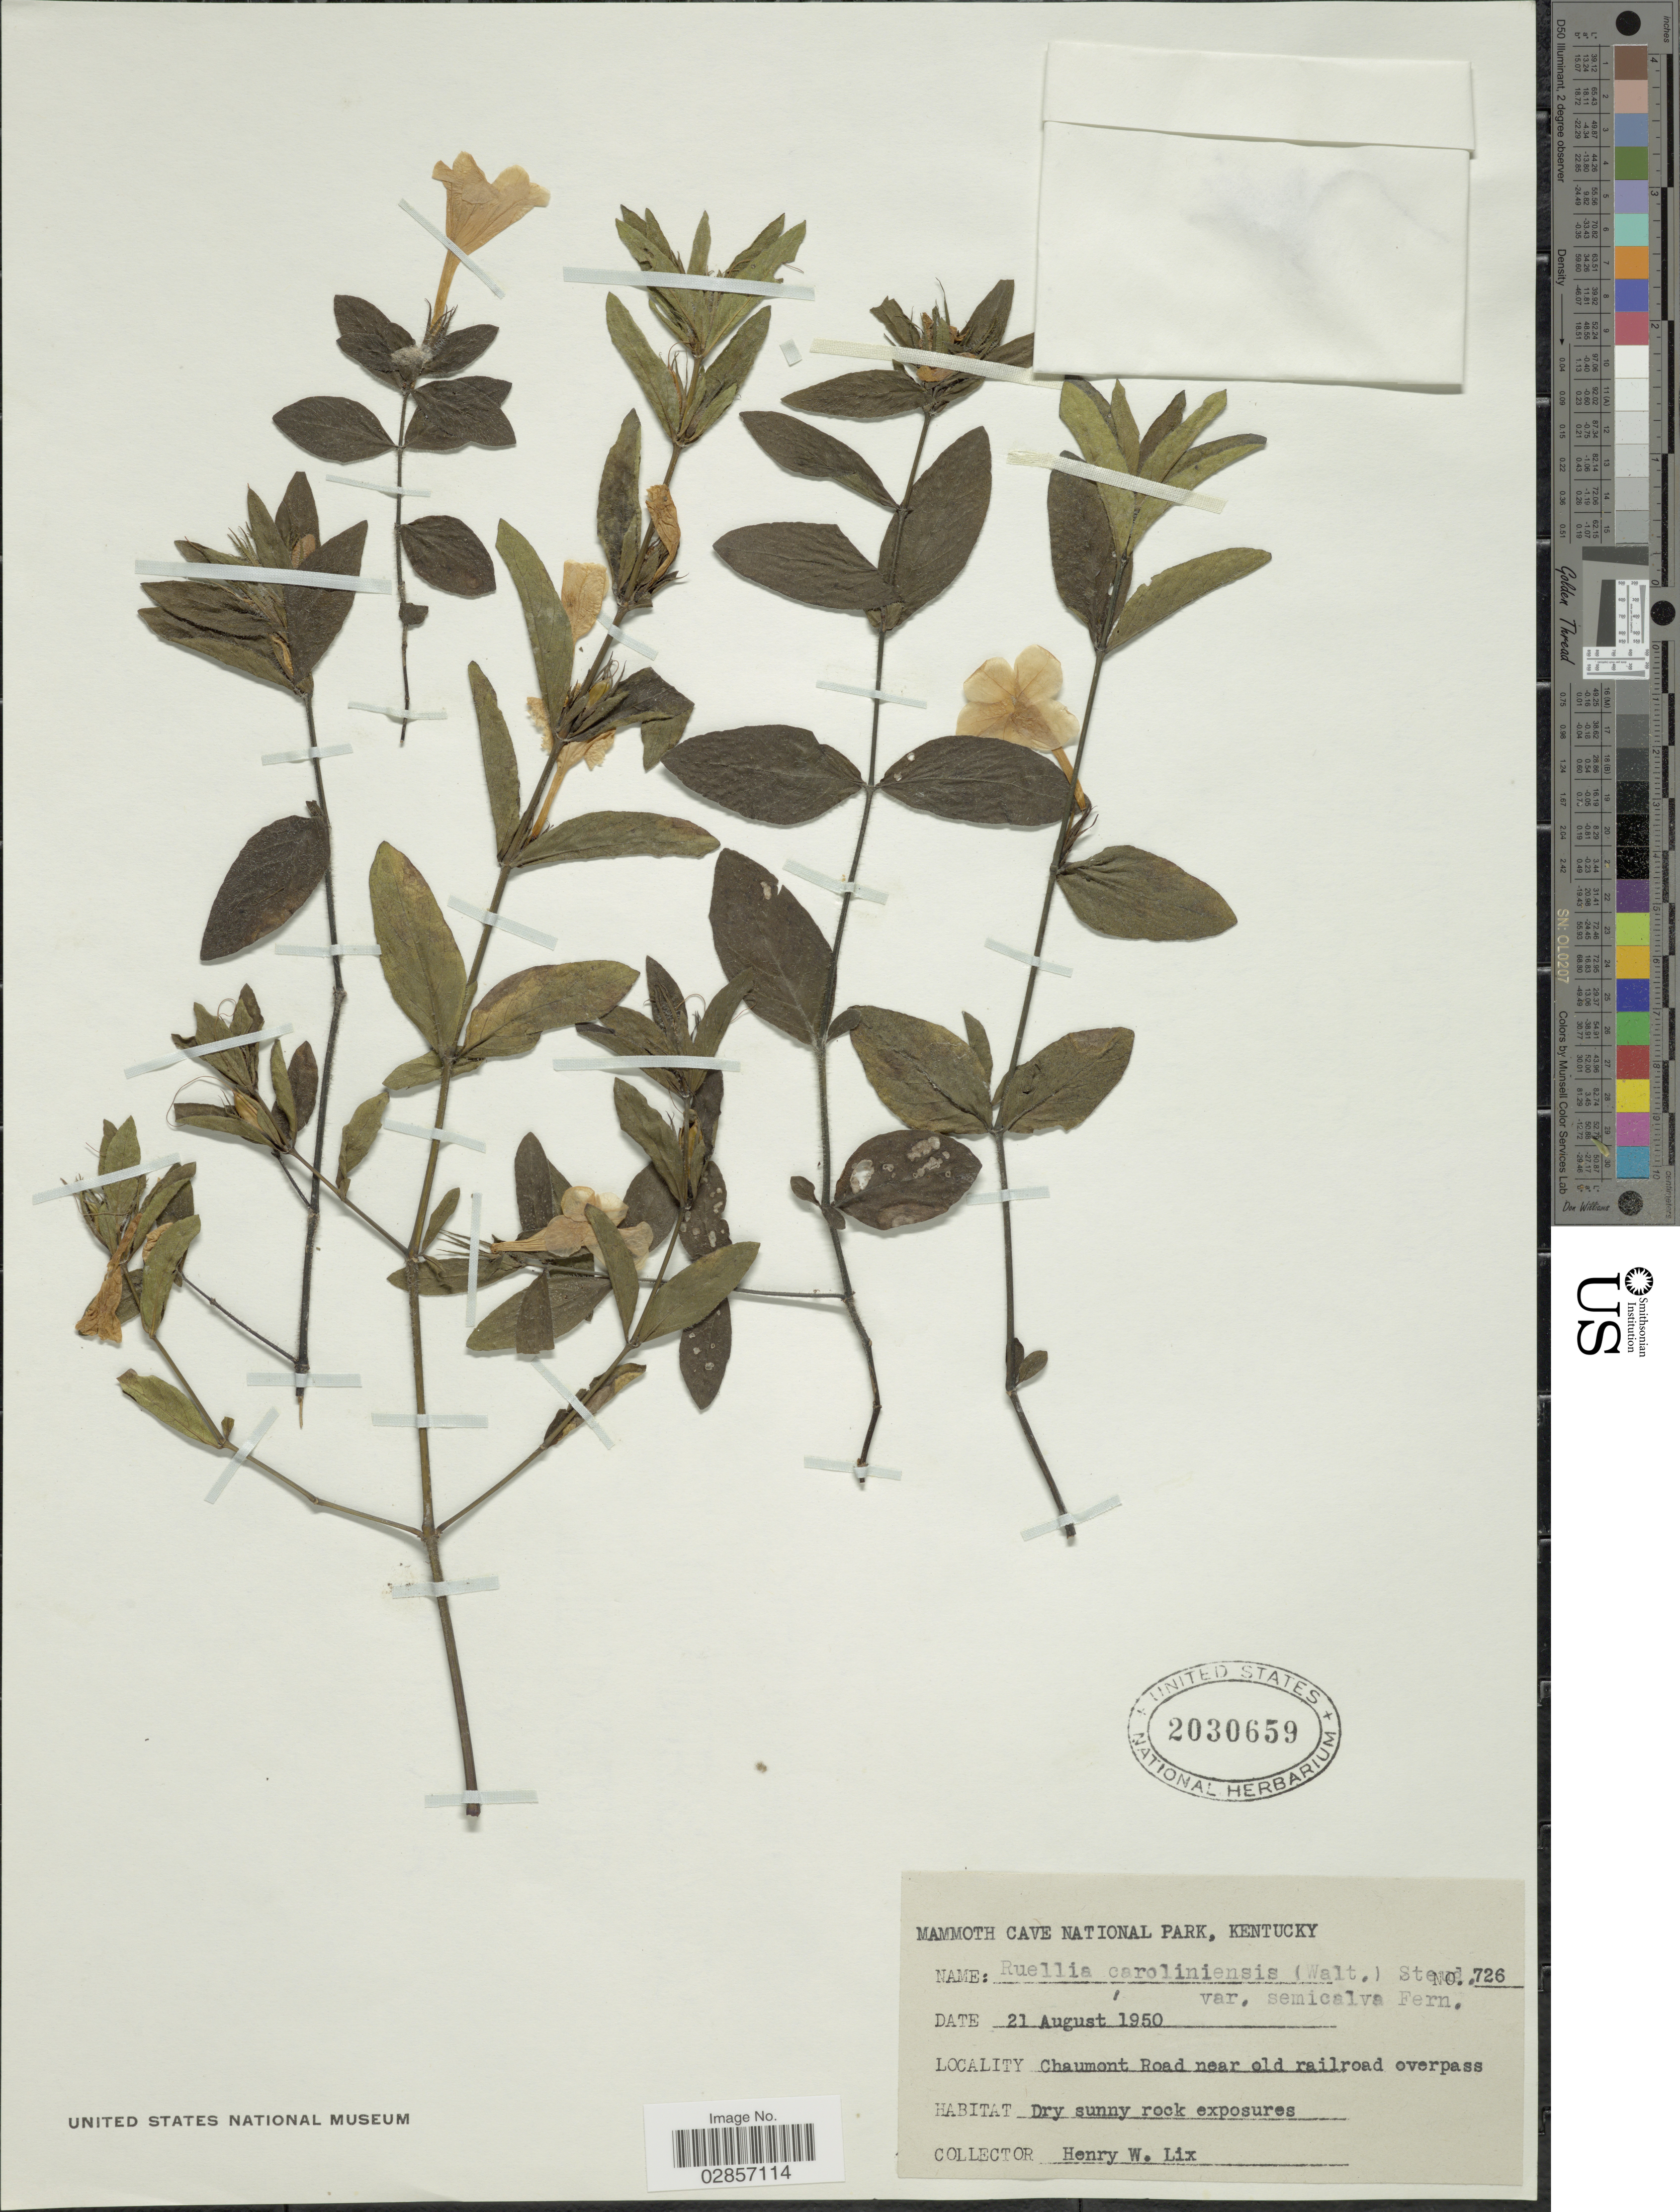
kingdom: Plantae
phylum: Tracheophyta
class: Magnoliopsida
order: Lamiales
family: Acanthaceae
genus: Ruellia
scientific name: Ruellia caroliniensis var. semicalva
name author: Fernald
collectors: H. W. Lix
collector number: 726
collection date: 1950-08-21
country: United States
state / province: Kentucky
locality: Mammoth Cave National Park. Chaumont Road near old railroad overpass.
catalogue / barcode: US 2030659